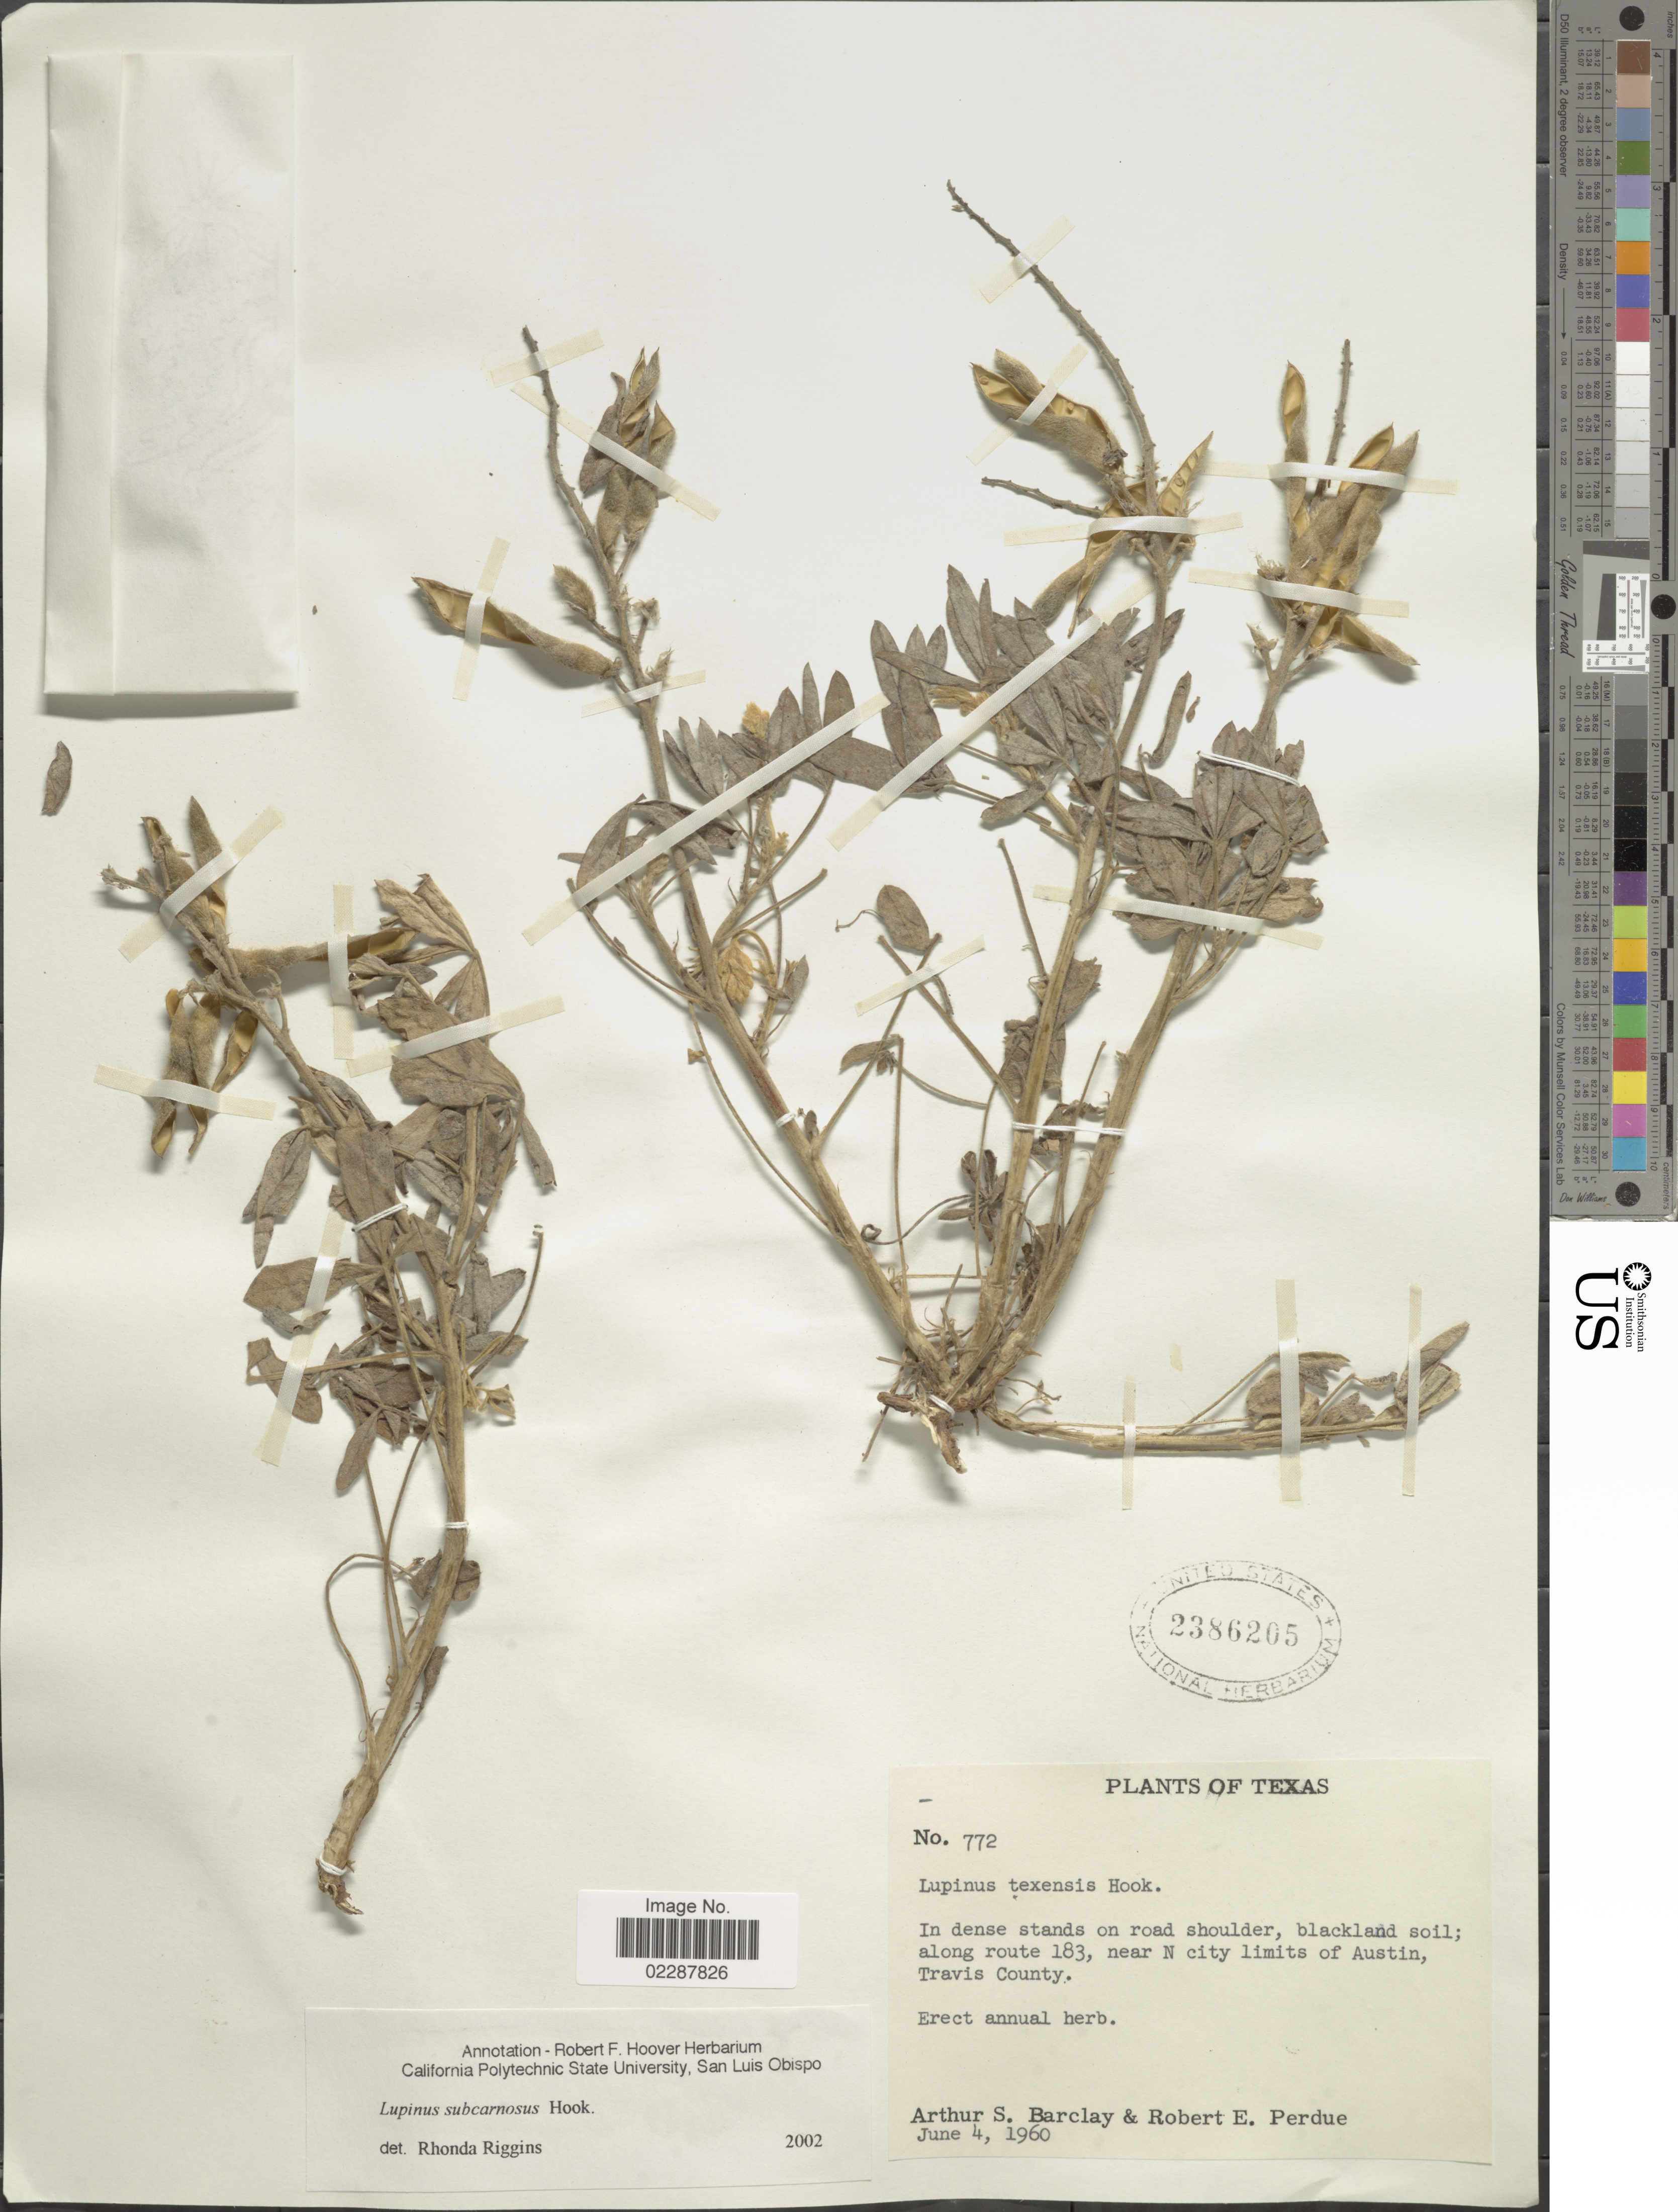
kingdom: Plantae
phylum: Tracheophyta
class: Magnoliopsida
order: Fabales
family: Fabaceae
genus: Lupinus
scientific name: Lupinus subcarnosus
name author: Hook.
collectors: A. S. Barclay & R. E. Perdue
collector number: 772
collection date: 1960-06-04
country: United States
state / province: Texas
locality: Along route 183, near N city limits of Austin, Travis County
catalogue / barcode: US 2386205